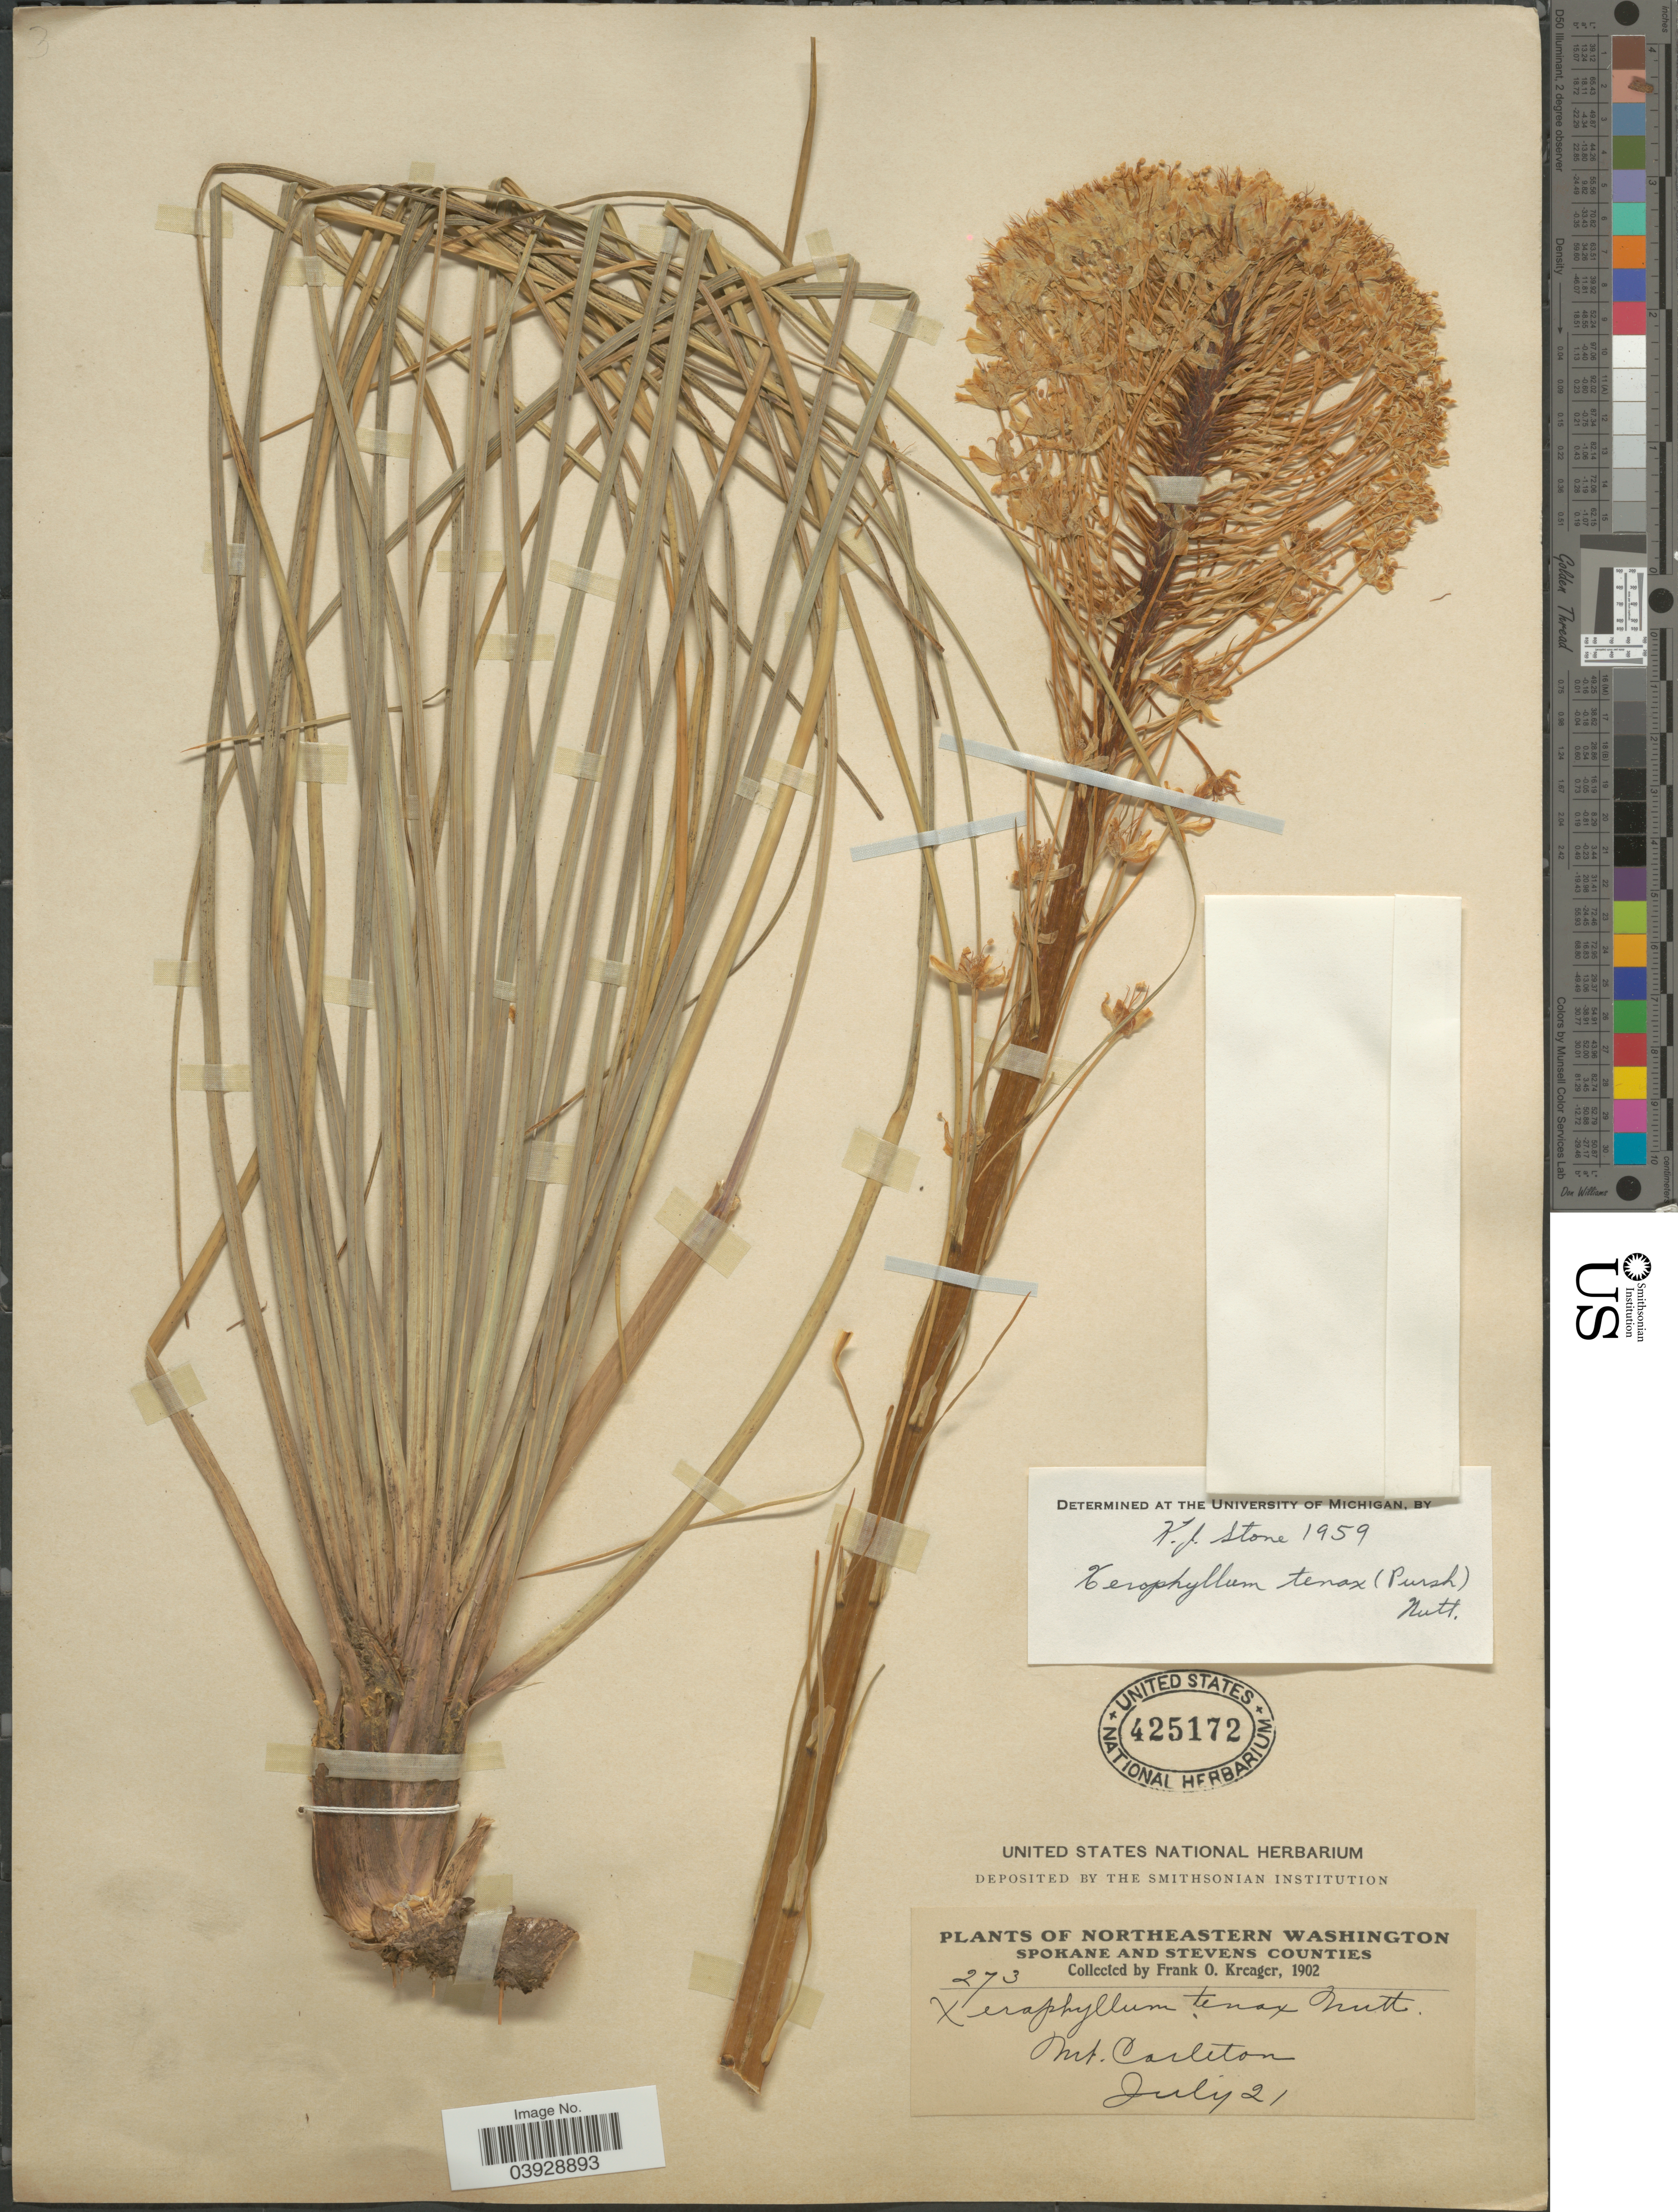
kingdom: Plantae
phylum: Tracheophyta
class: Liliopsida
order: Liliales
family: Melanthiaceae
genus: Xerophyllum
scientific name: Xerophyllum tenax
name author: (Pursh) Nutt.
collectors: F. Kreager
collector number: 273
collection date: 1902-07-21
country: United States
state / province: Washington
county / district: Spokane / Stevens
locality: Northeastern Washington. Spokane and Stevens Counties. Mt. Carleton.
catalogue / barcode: US 425172